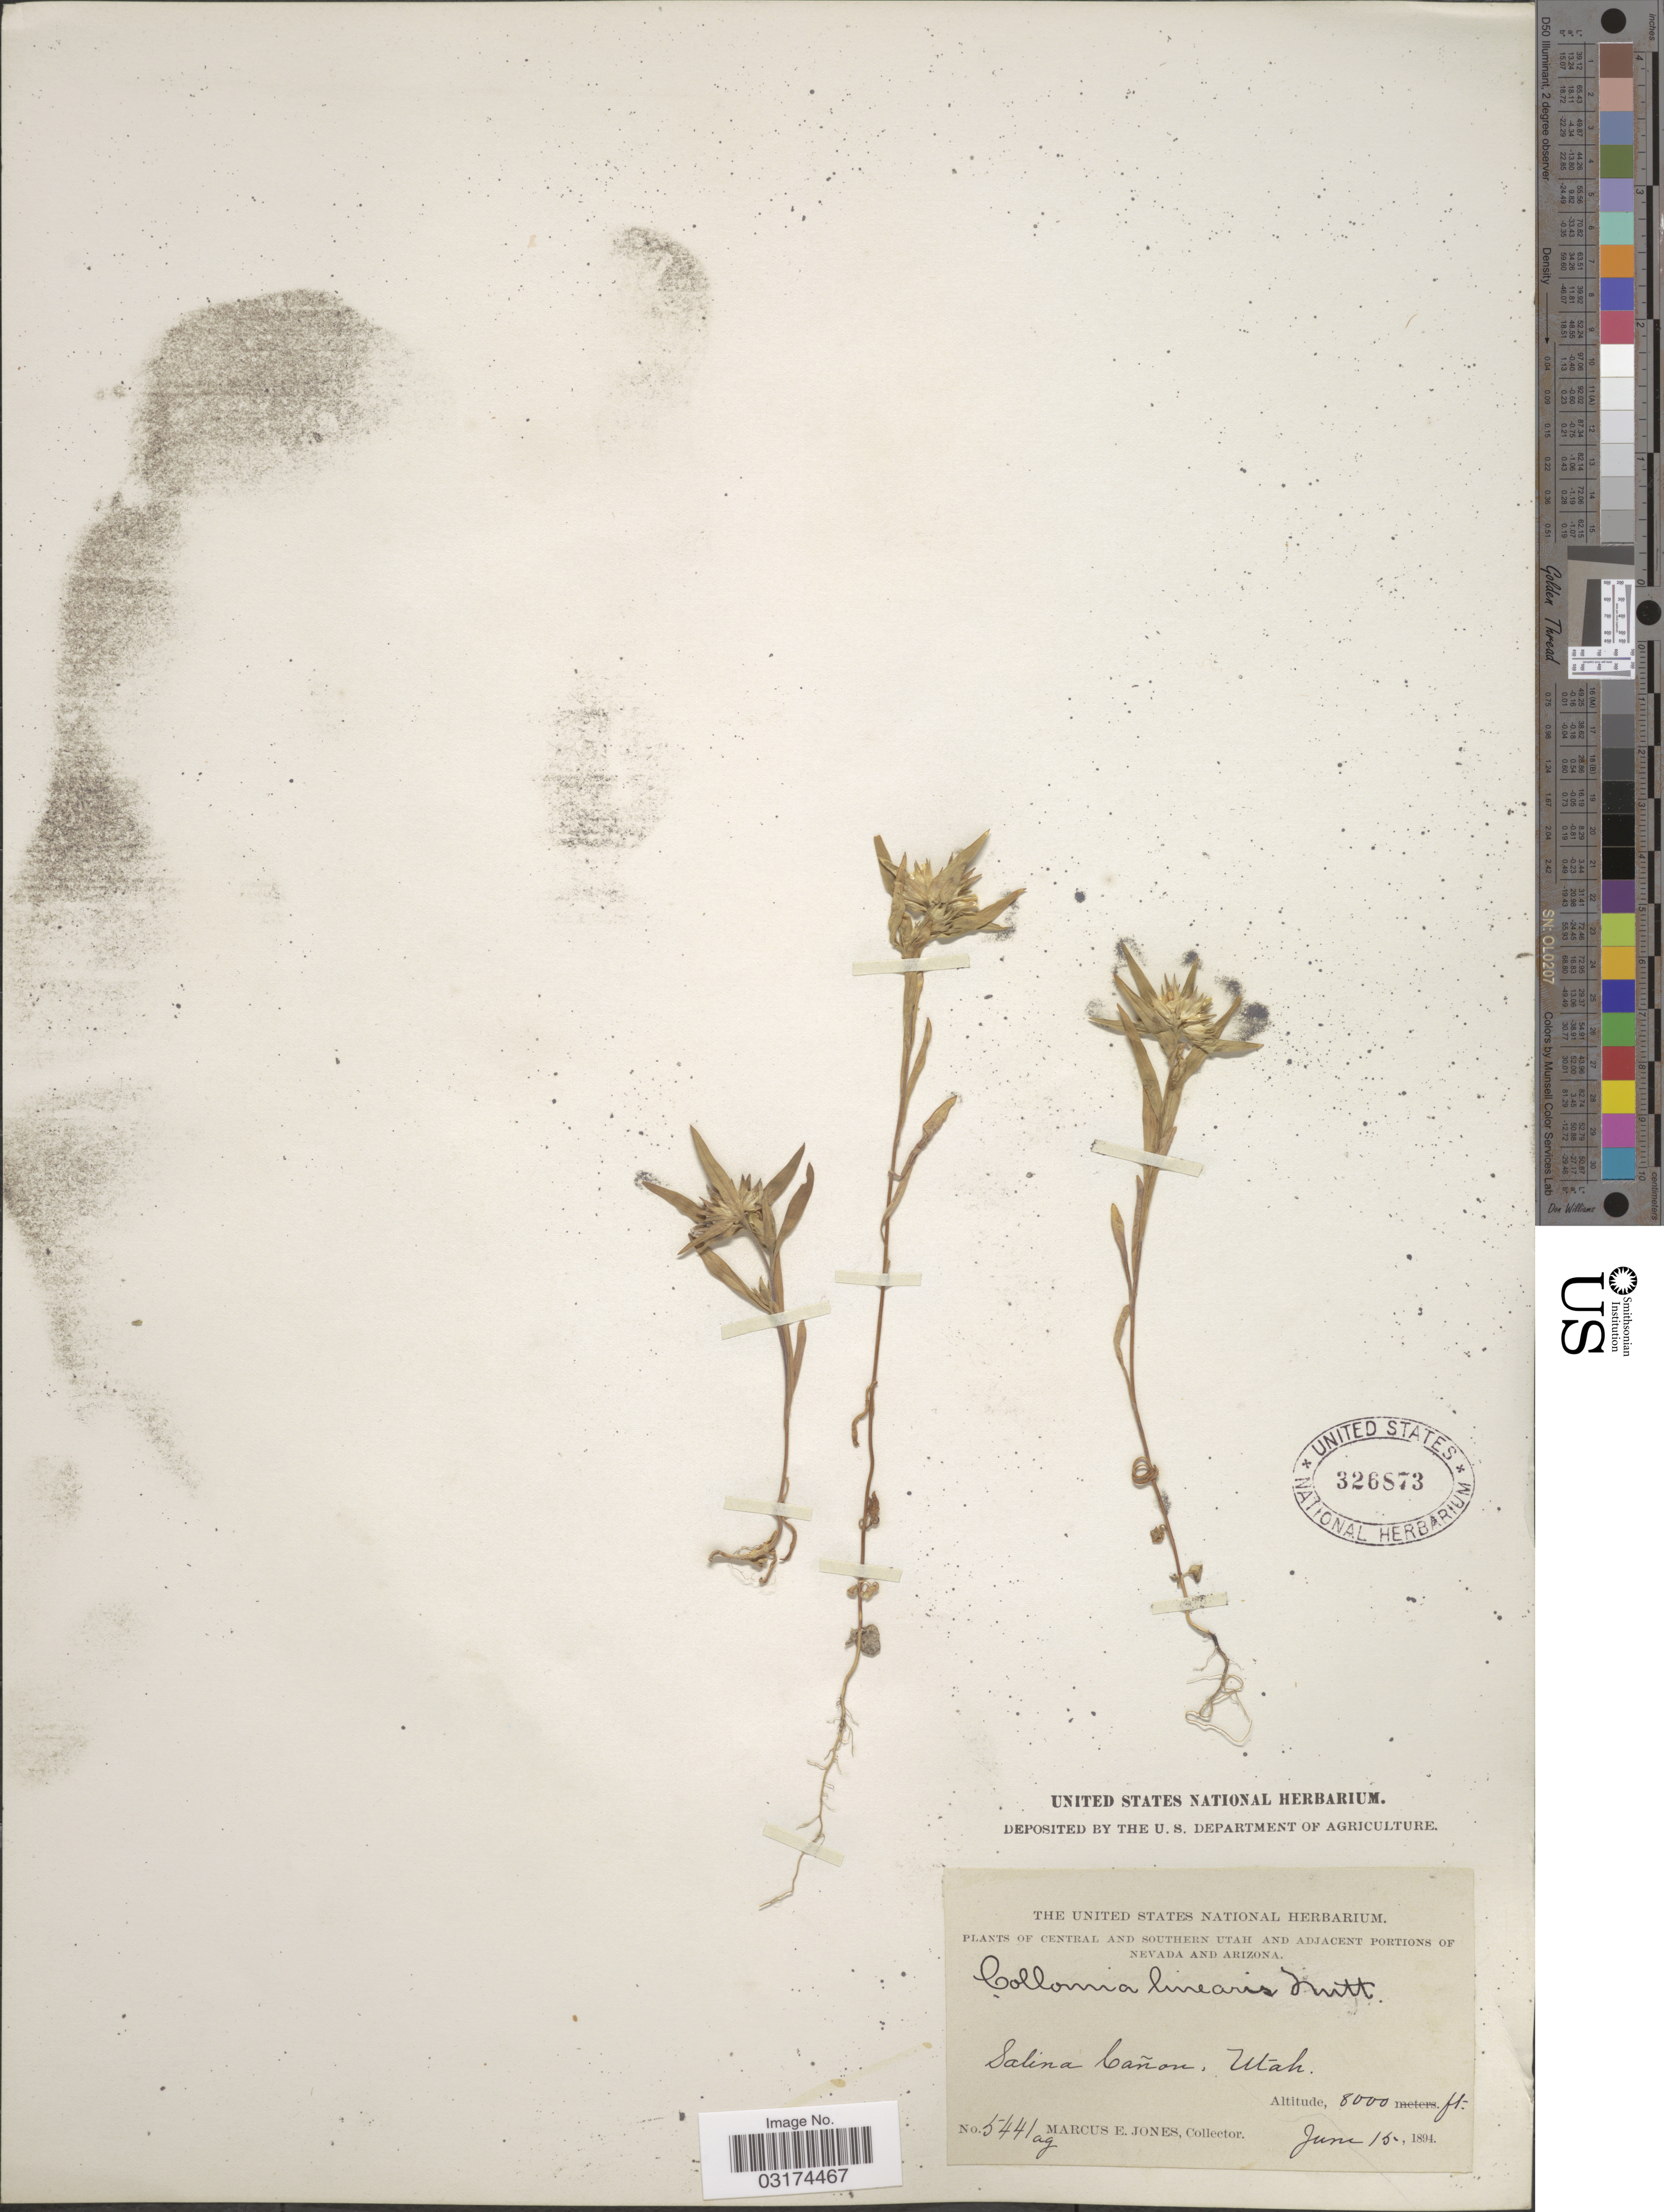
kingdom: Plantae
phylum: Tracheophyta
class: Magnoliopsida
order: Ericales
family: Polemoniaceae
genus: Collomia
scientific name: Collomia linearis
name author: Nutt.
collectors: M. E. Jones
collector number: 5441ag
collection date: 1894-06-15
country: United States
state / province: Utah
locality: Salina Cañon. Central and Southern Utah.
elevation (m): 2438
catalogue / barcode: US 326873